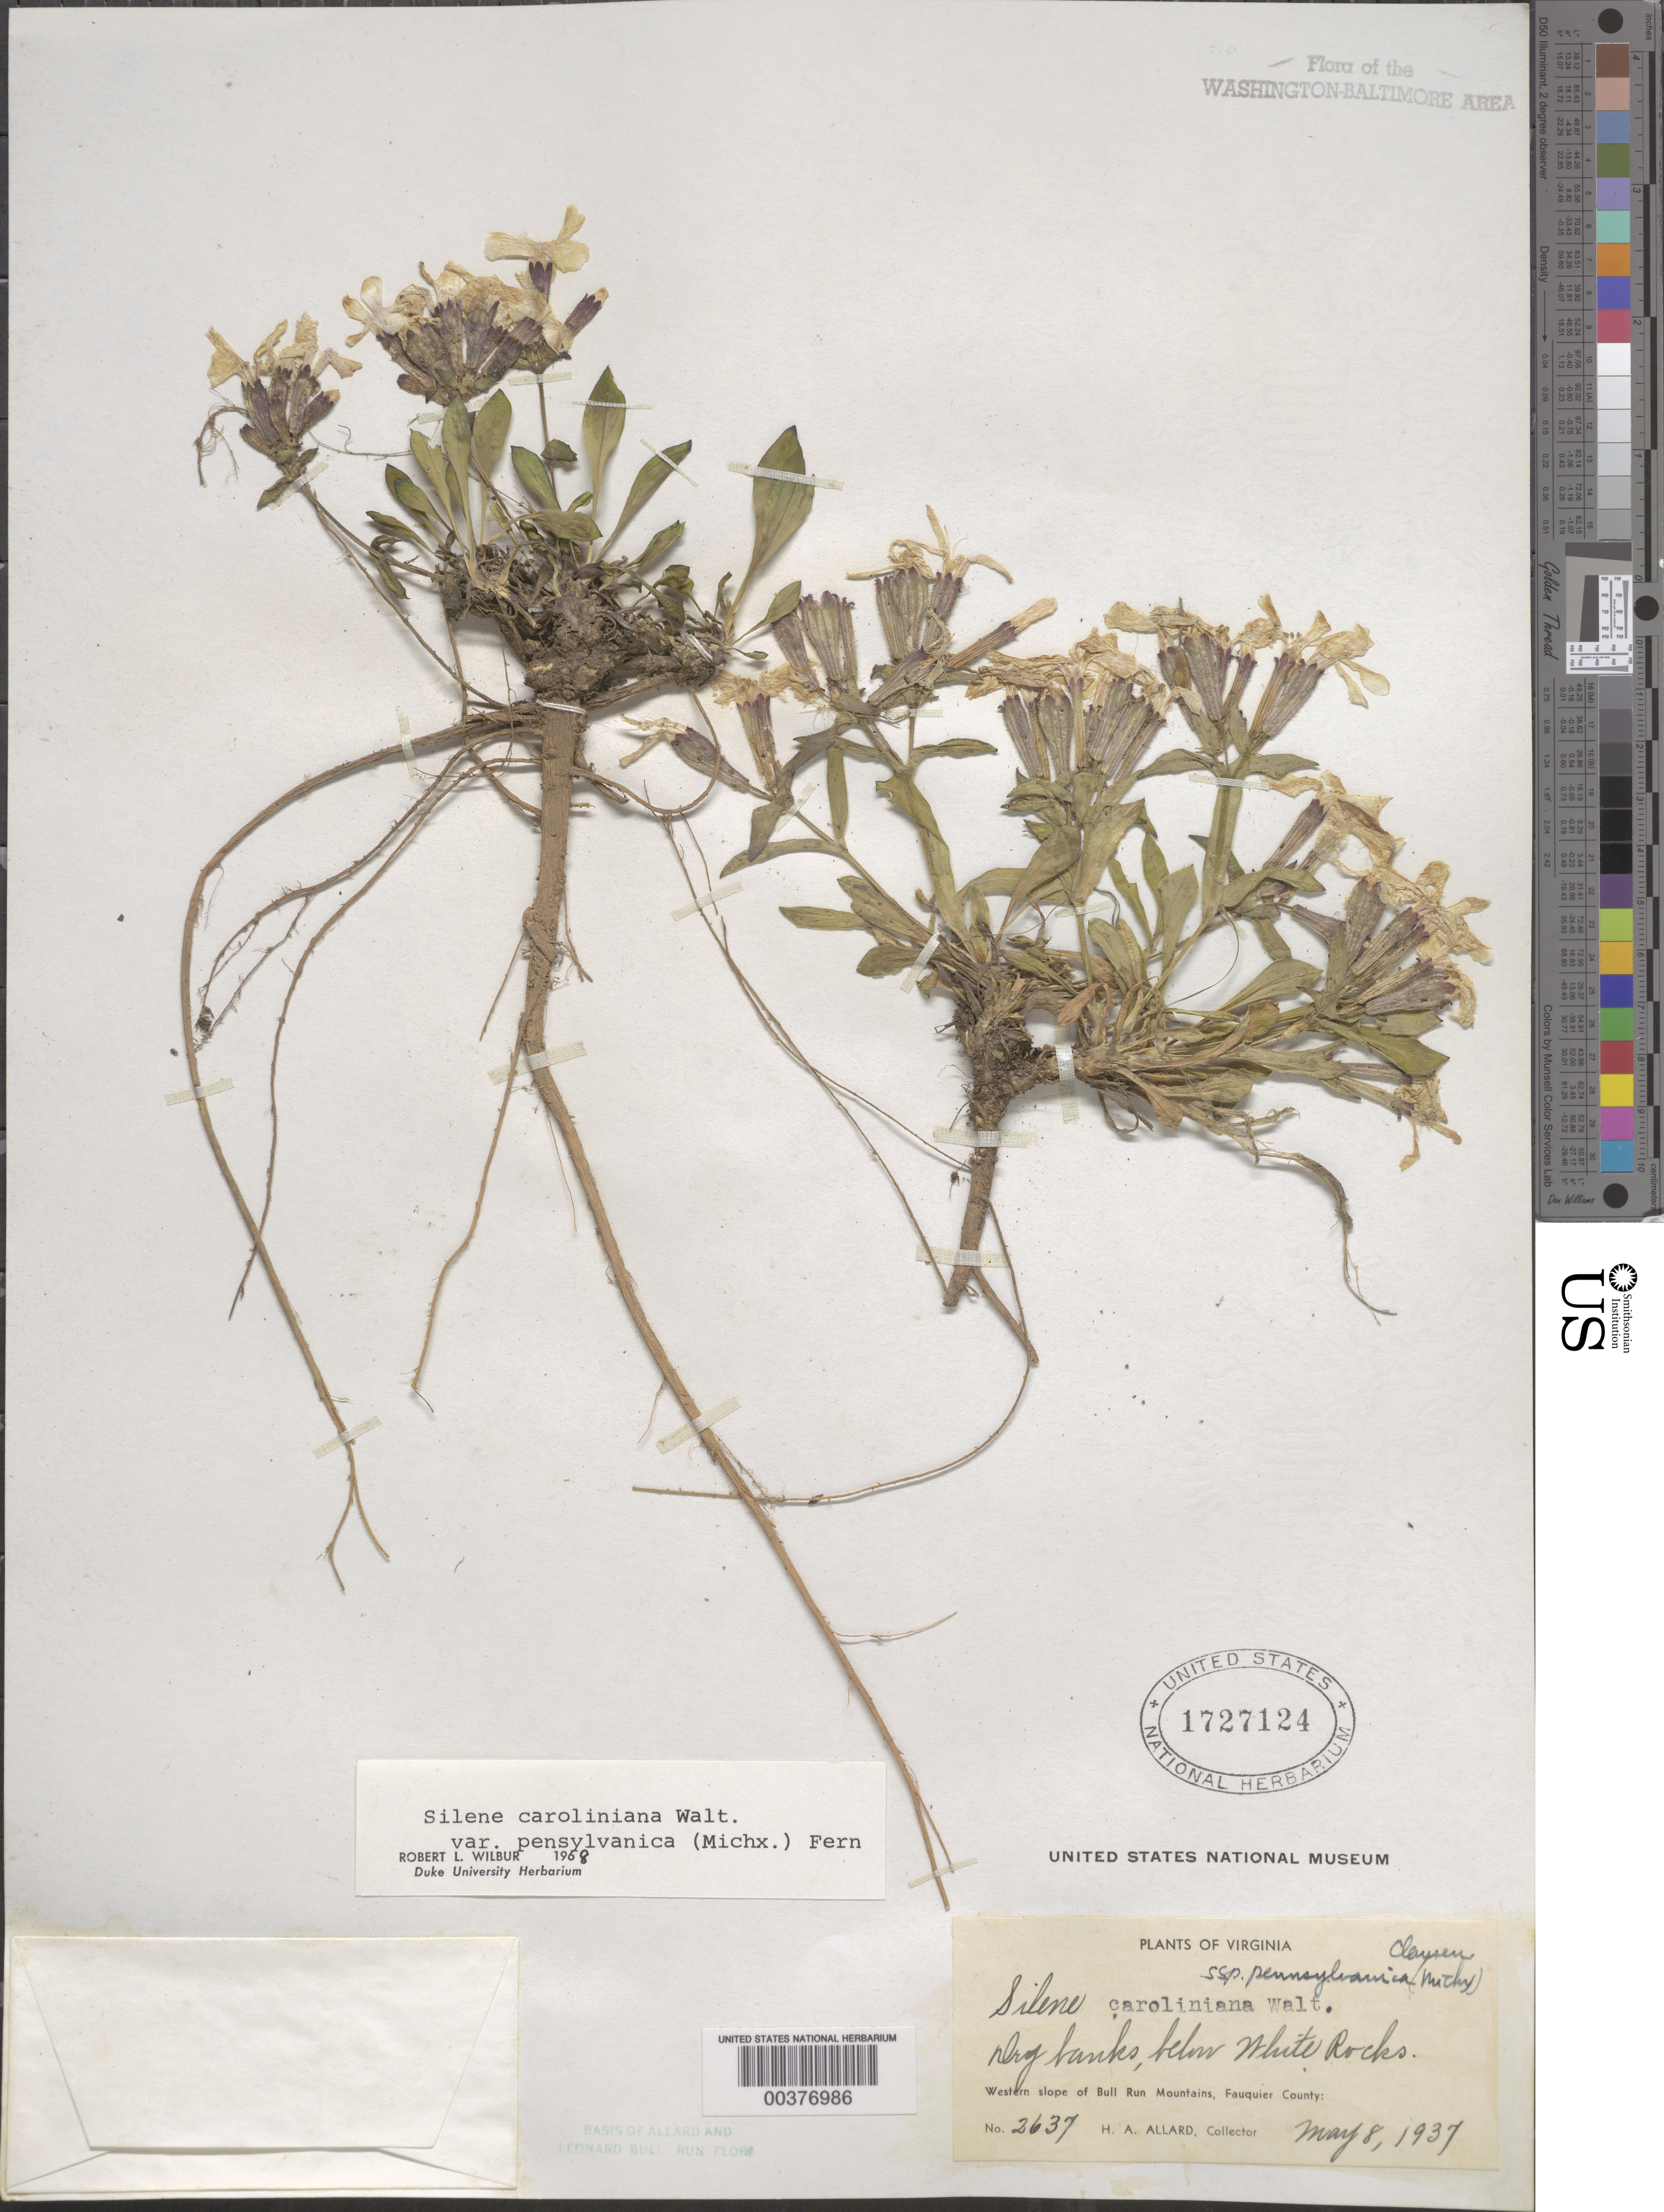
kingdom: Plantae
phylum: Tracheophyta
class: Magnoliopsida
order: Caryophyllales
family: Caryophyllaceae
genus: Silene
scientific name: Silene caroliniana var. pensylvanica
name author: (Michx.) Fernald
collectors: H. A. Allard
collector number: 2637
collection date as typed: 08 May 1937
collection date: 1937-05-08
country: United States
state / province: Virginia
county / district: Fauquier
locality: Below White Rocks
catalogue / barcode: US 1727124